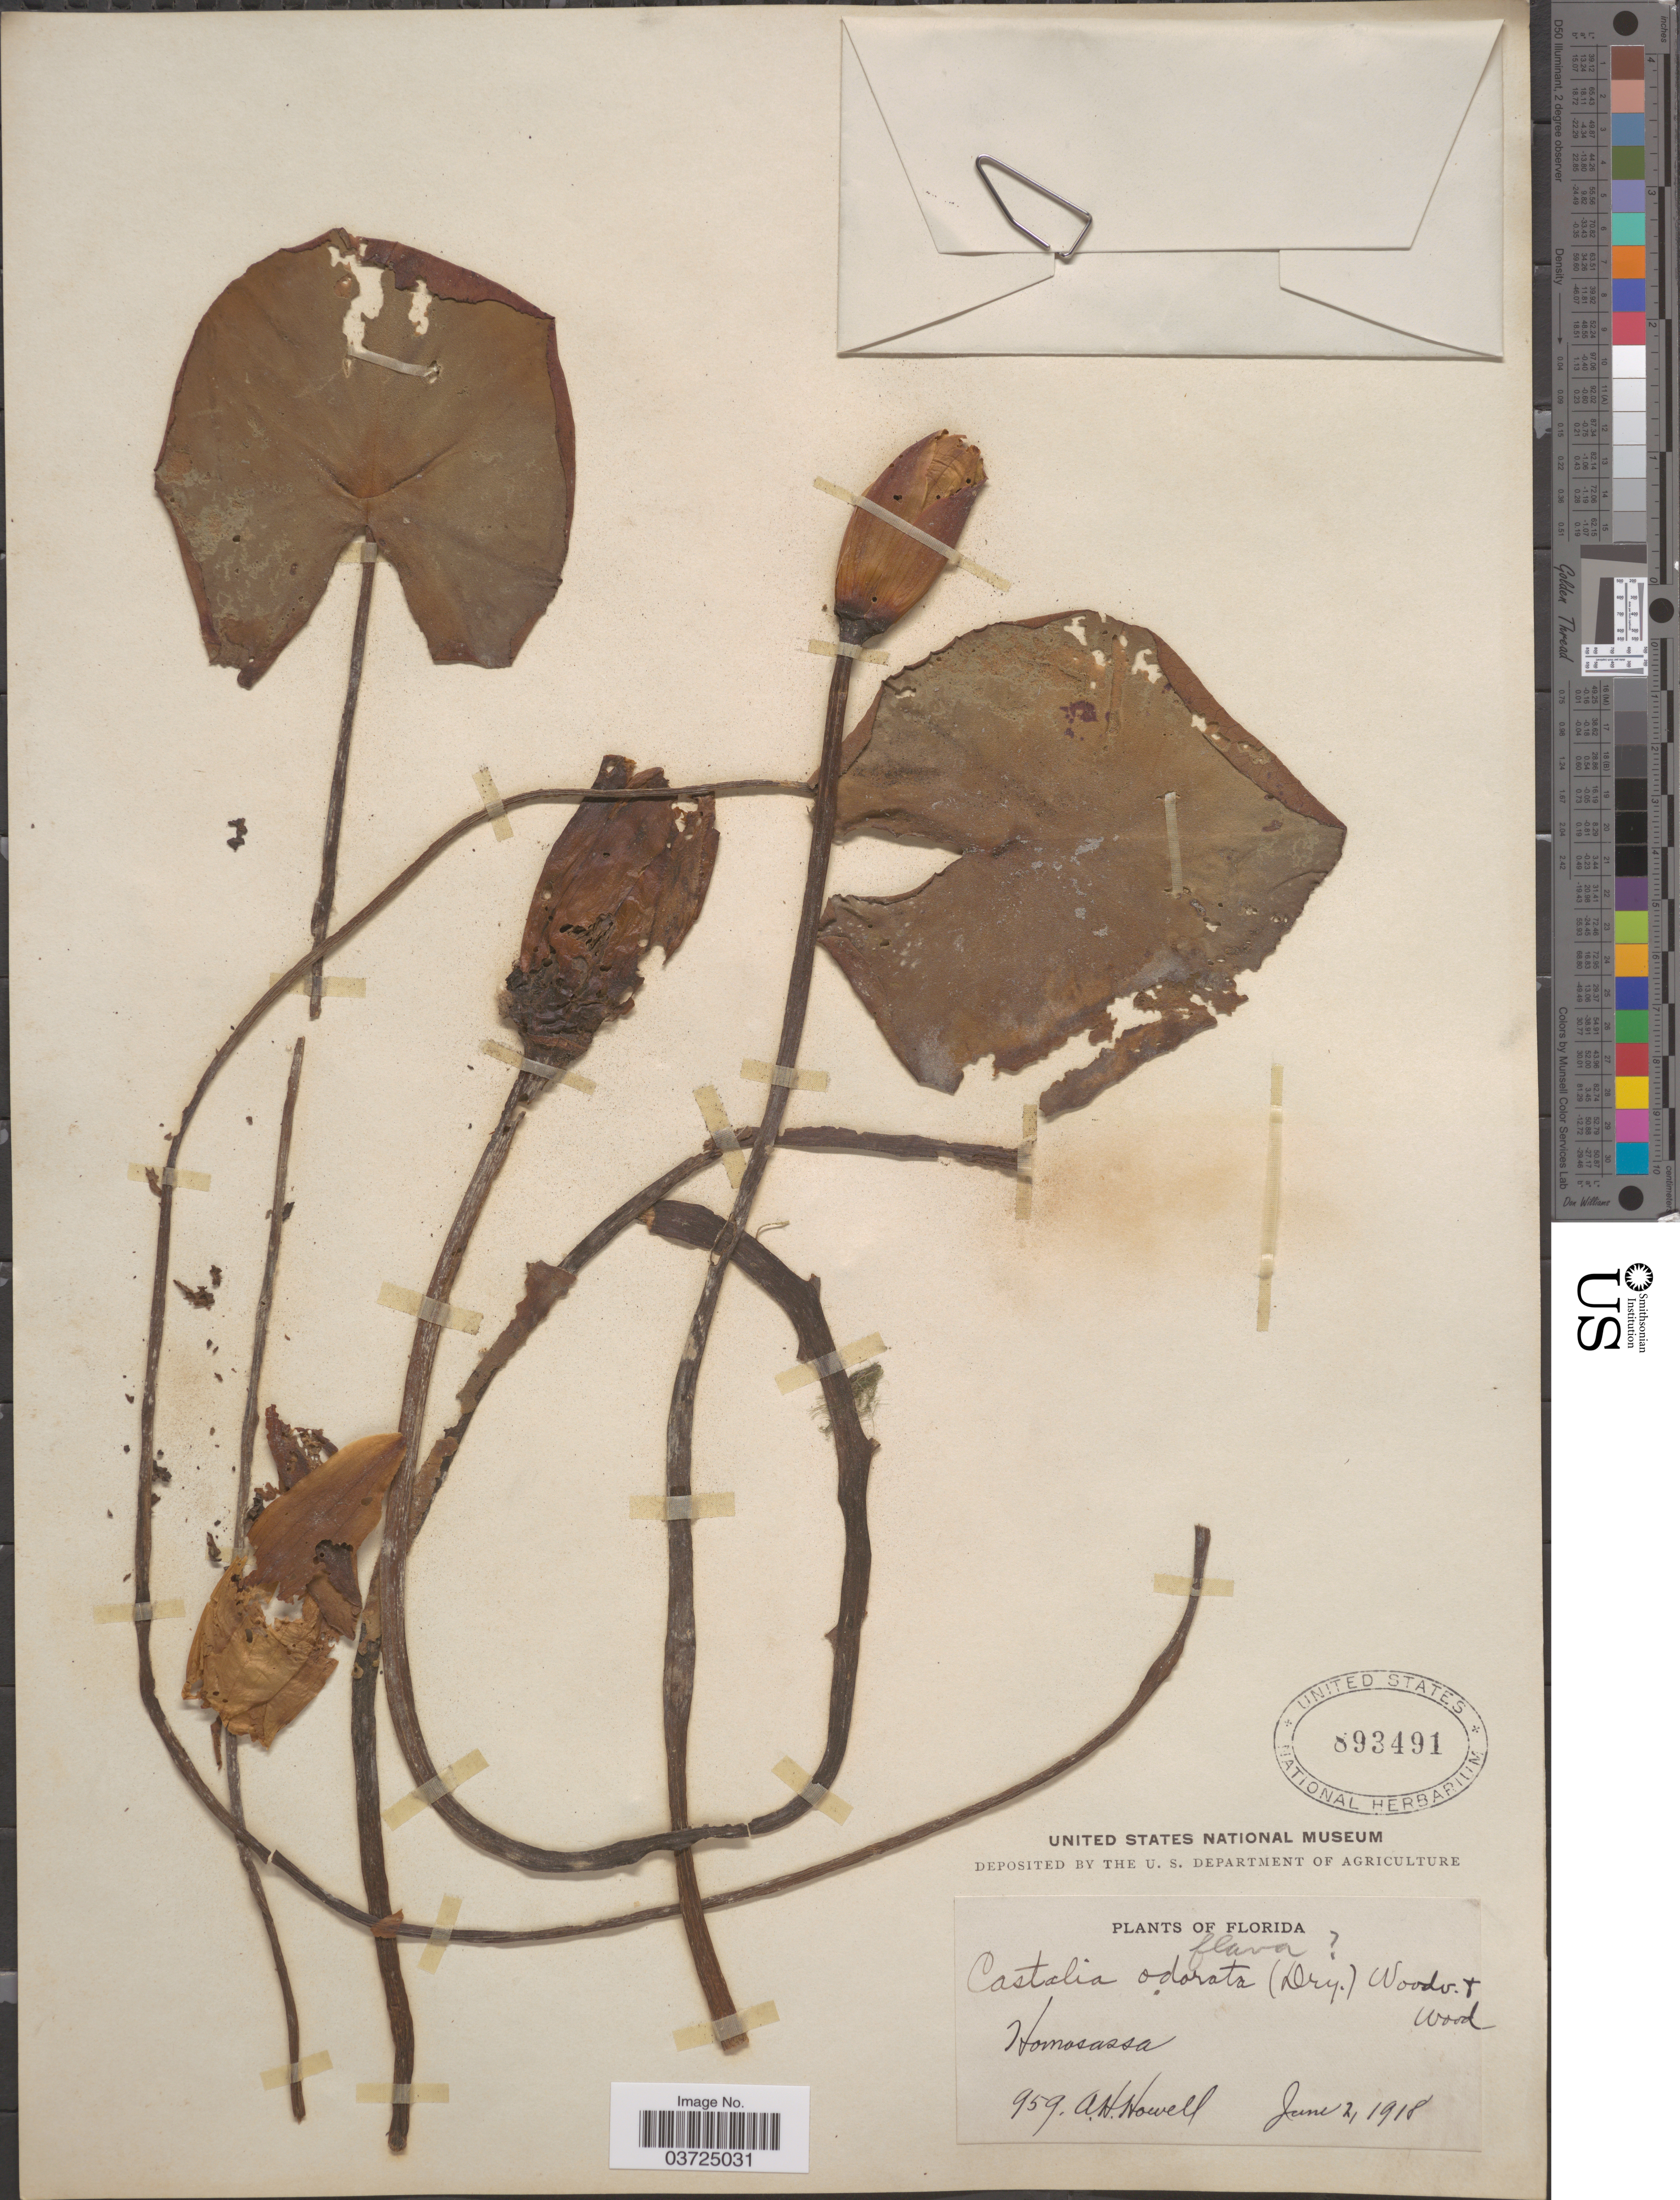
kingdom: Plantae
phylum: Tracheophyta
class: Magnoliopsida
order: Nymphaeales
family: Nymphaeaceae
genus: Nymphaea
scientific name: Nymphaea odorata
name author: Aiton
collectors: A. Howell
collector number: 959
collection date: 1918-06-02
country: United States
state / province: Florida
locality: Homosassa.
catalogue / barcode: US 893491